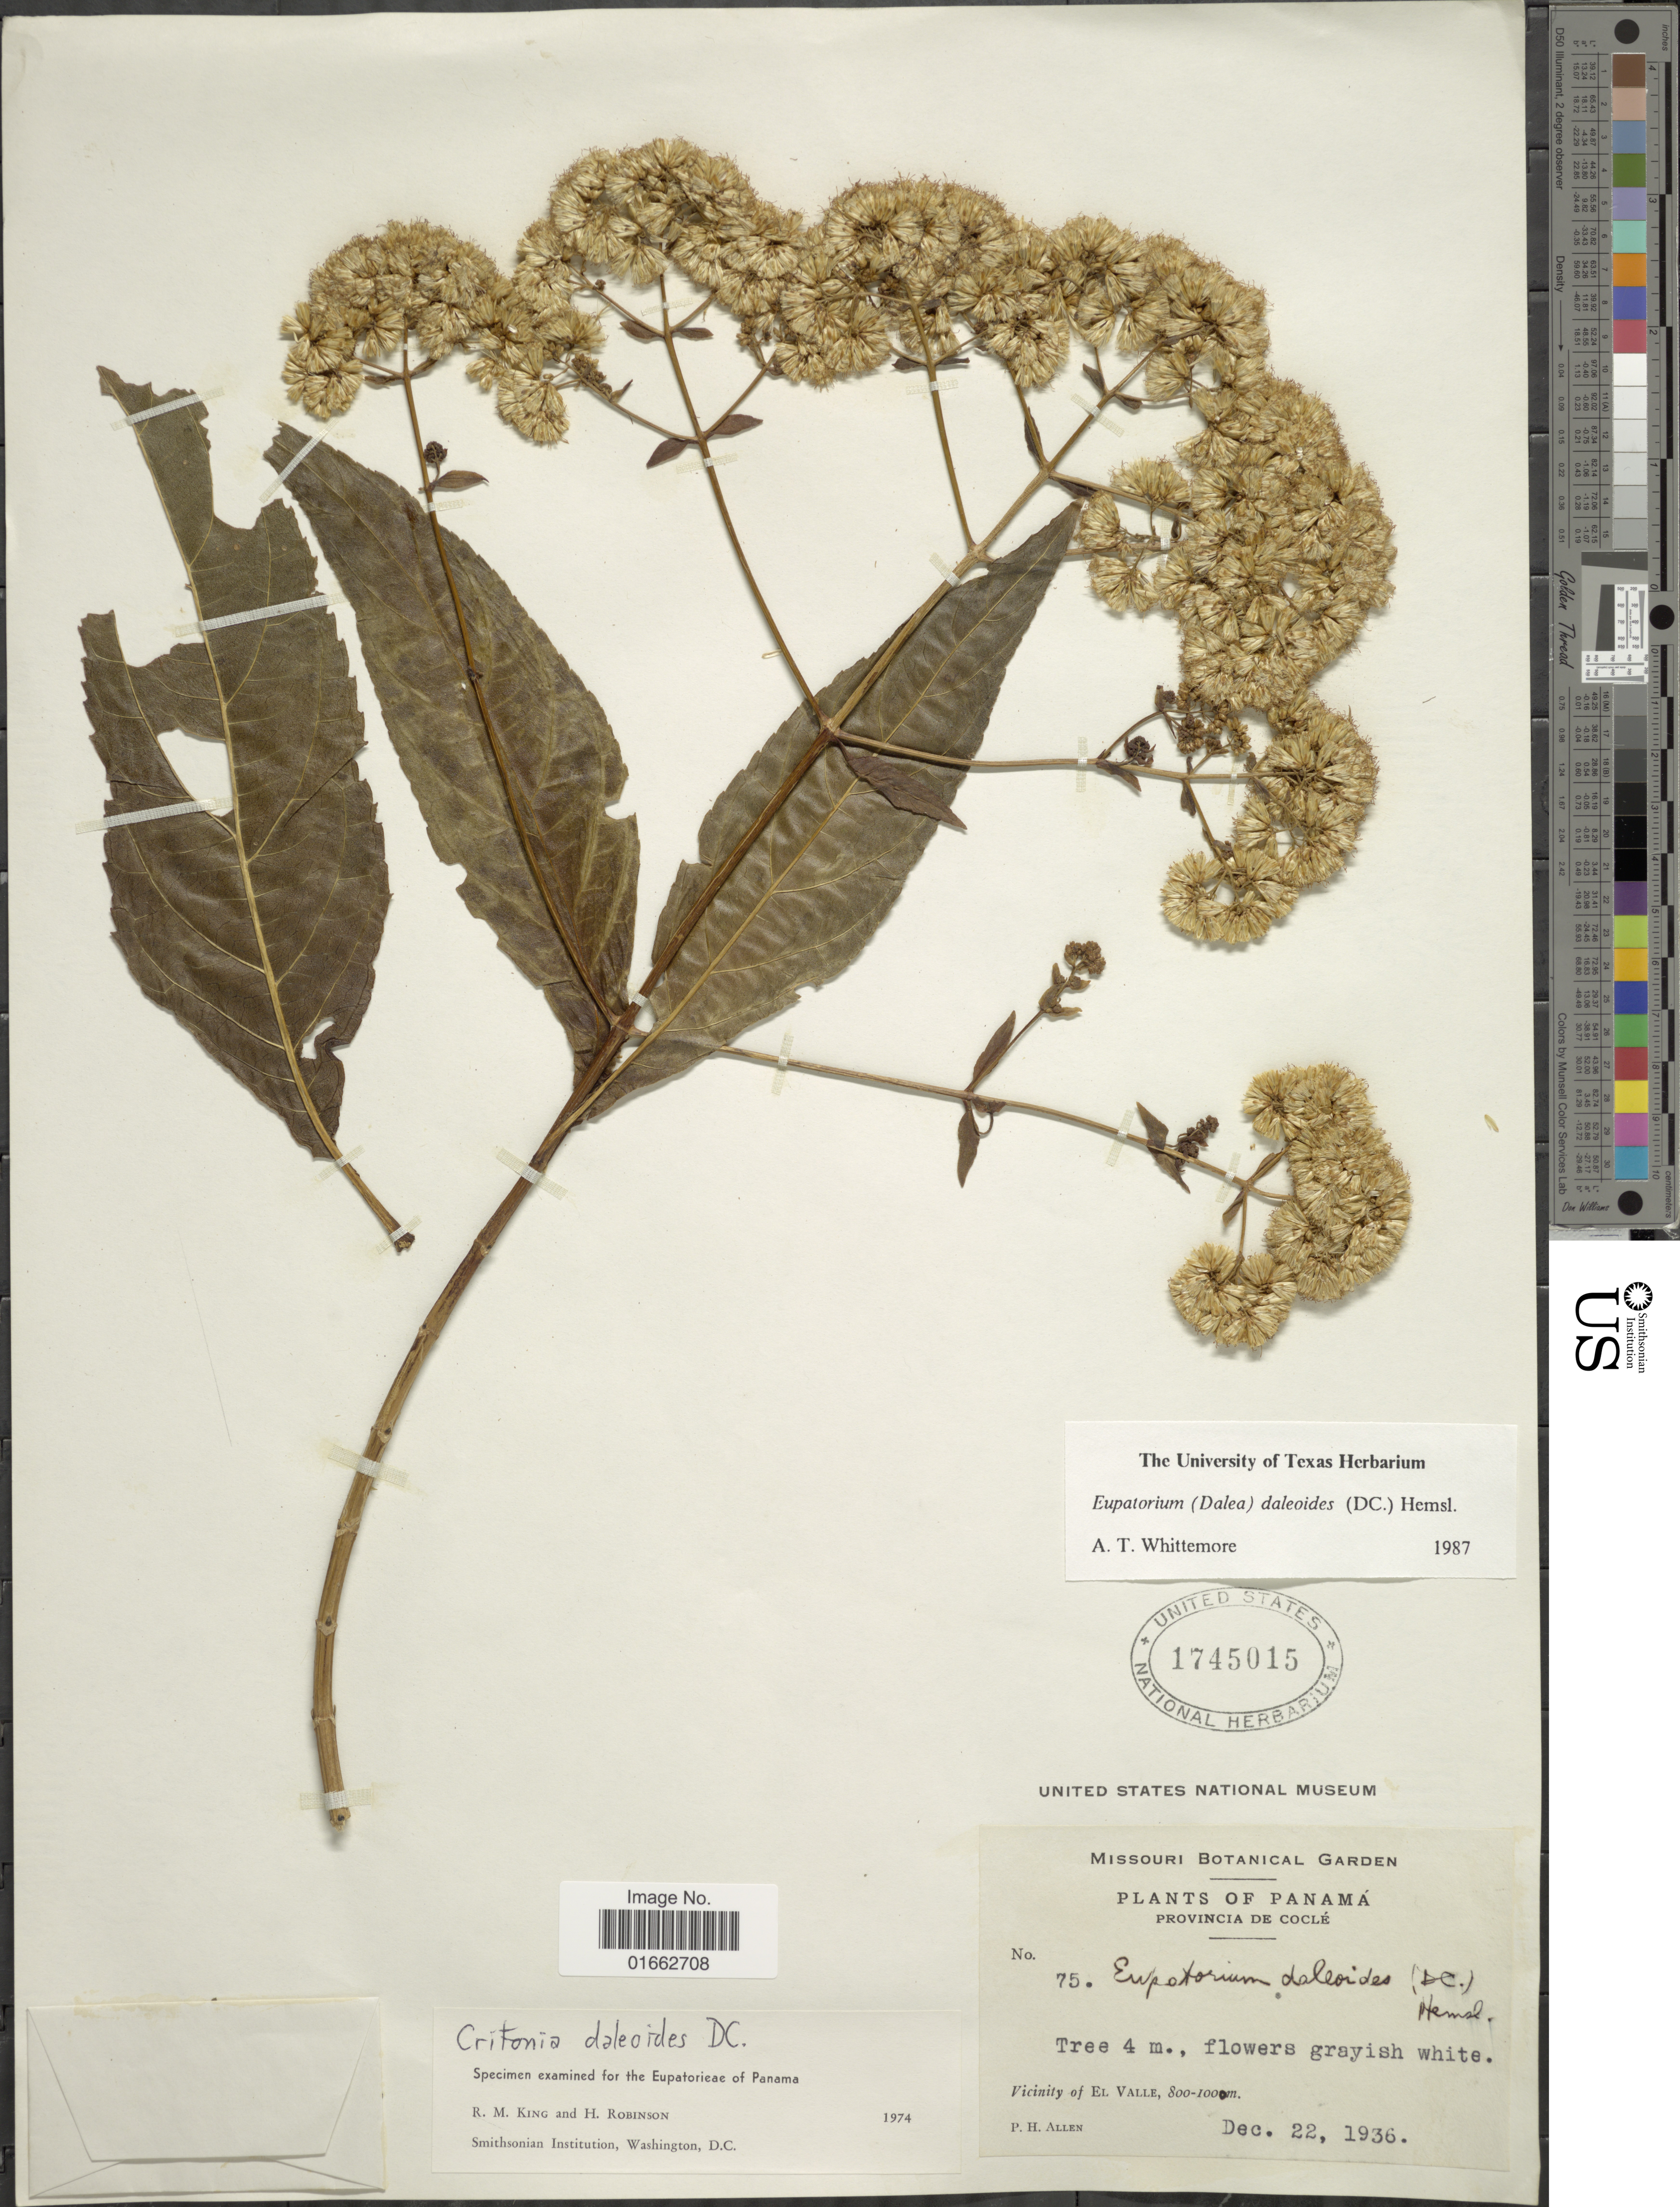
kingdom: Plantae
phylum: Tracheophyta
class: Magnoliopsida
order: Asterales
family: Asteraceae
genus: Critonia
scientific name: Critonia daleoides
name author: DC.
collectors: P. H. Allen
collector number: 75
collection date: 1936-12-22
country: Panama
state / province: Coclé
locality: Vicinity of El Valle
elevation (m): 800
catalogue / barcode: US 1745015